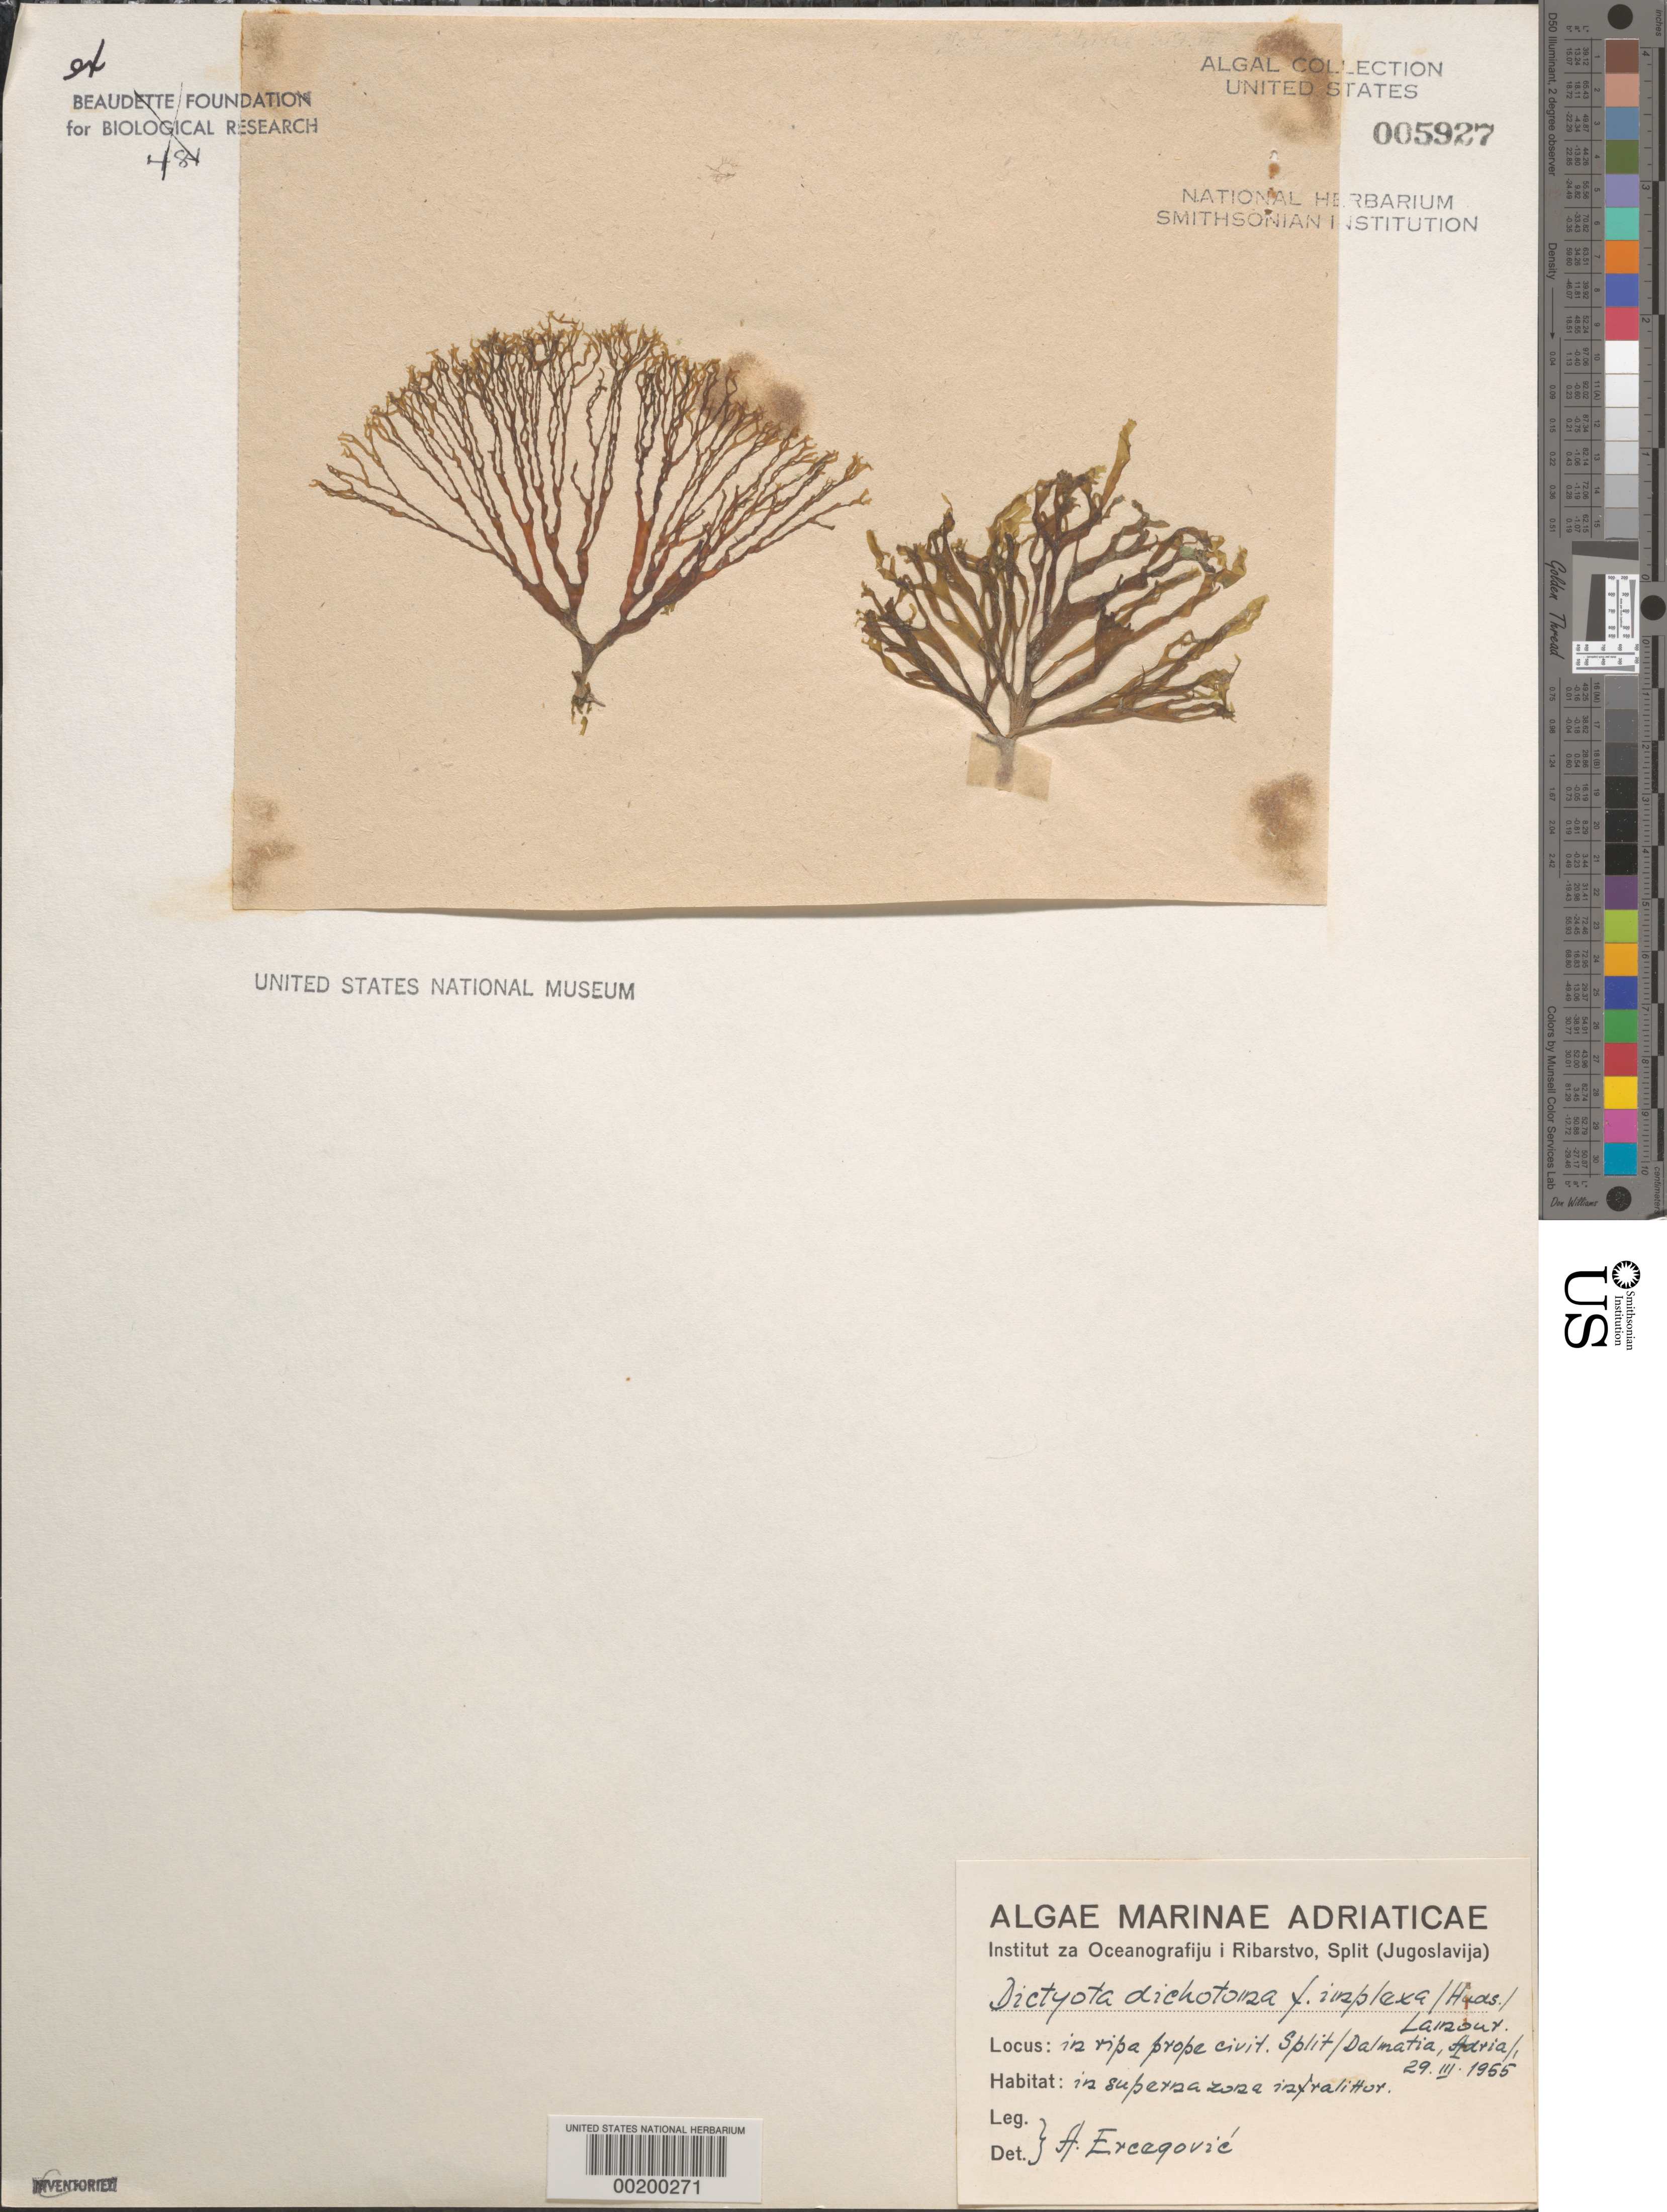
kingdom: Chromista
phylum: Ochrophyta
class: Phaeophyceae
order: Dictyotales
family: Dictyotaceae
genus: Dictyota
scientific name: Dictyota dichotoma f. implexa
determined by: Ercegovic, A.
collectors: A. Ercegovic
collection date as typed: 29 Mar 1955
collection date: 1955-03-29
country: Croatia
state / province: Split-Dalmatia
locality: Split, Adriatic Sea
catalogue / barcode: US 5927